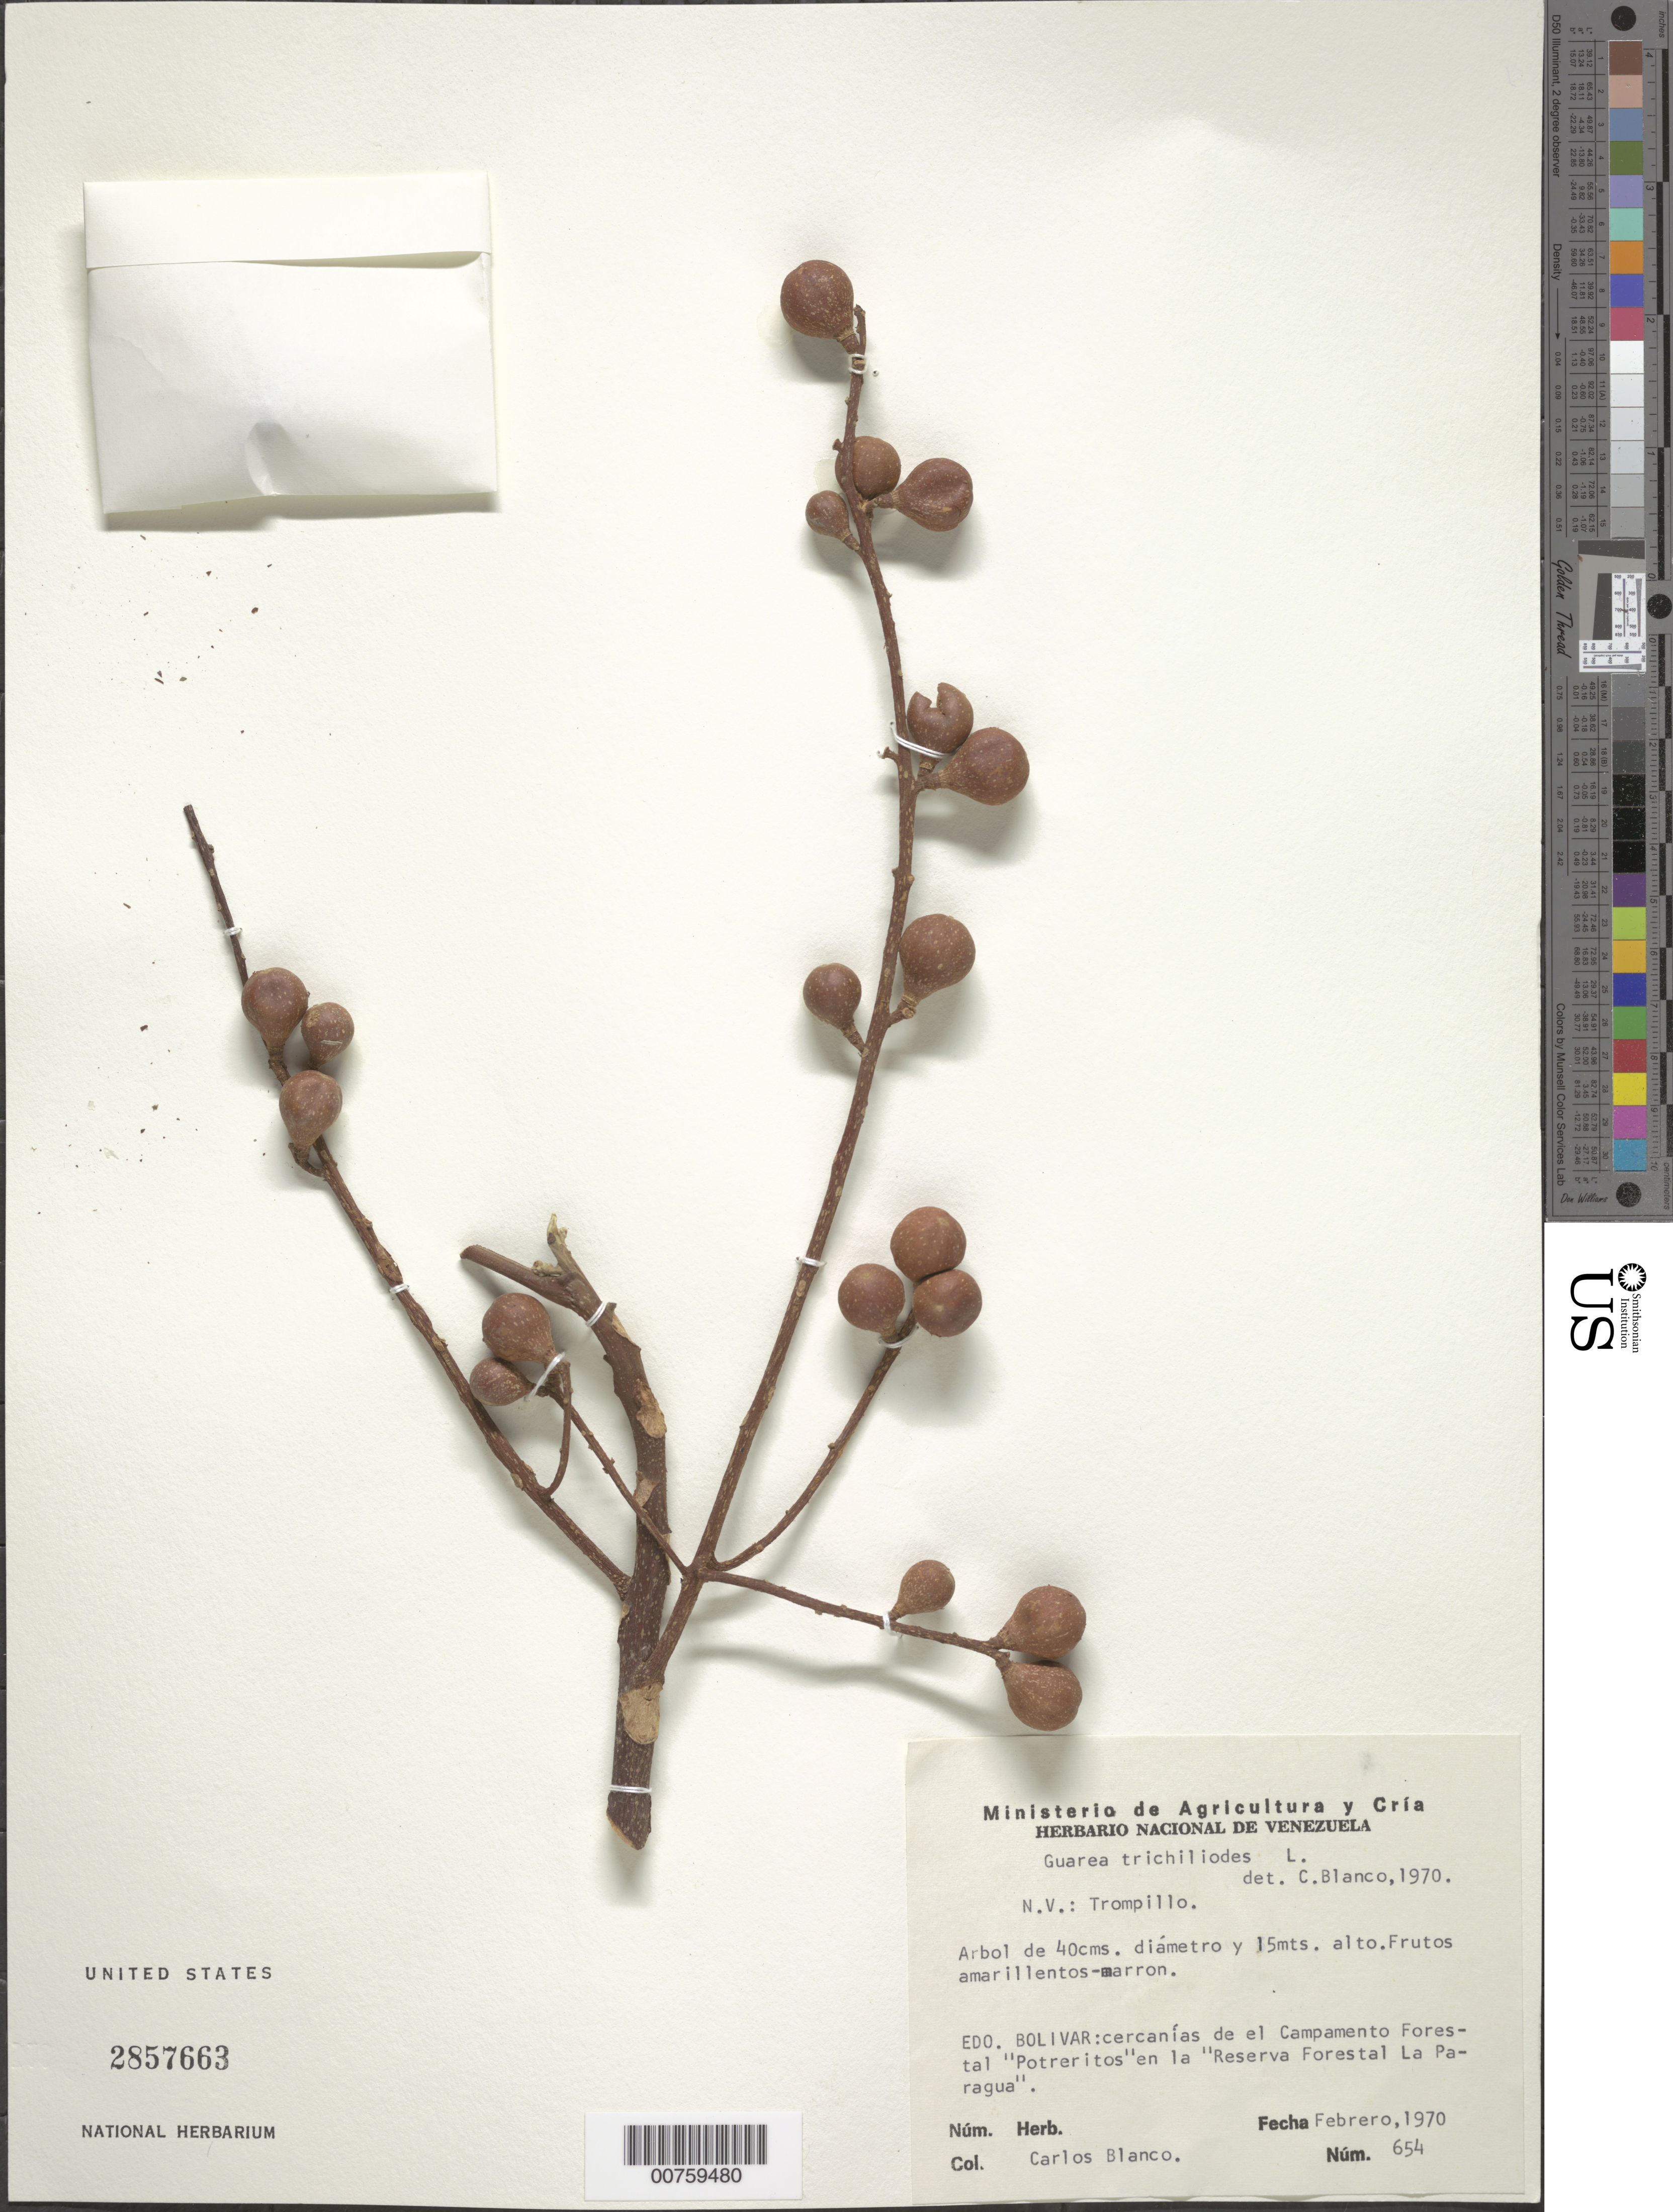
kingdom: Plantae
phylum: Tracheophyta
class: Magnoliopsida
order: Sapindales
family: Meliaceae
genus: Guarea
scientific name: Guarea guidonia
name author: (L.) Sleumer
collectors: C. A. Blanco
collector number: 654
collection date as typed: Feb-70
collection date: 1970-02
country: Venezuela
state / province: Bolívar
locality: Reserva Forestal La Paragua, cercanias de el Campamento Forestal "Potreritos"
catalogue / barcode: US 2857663